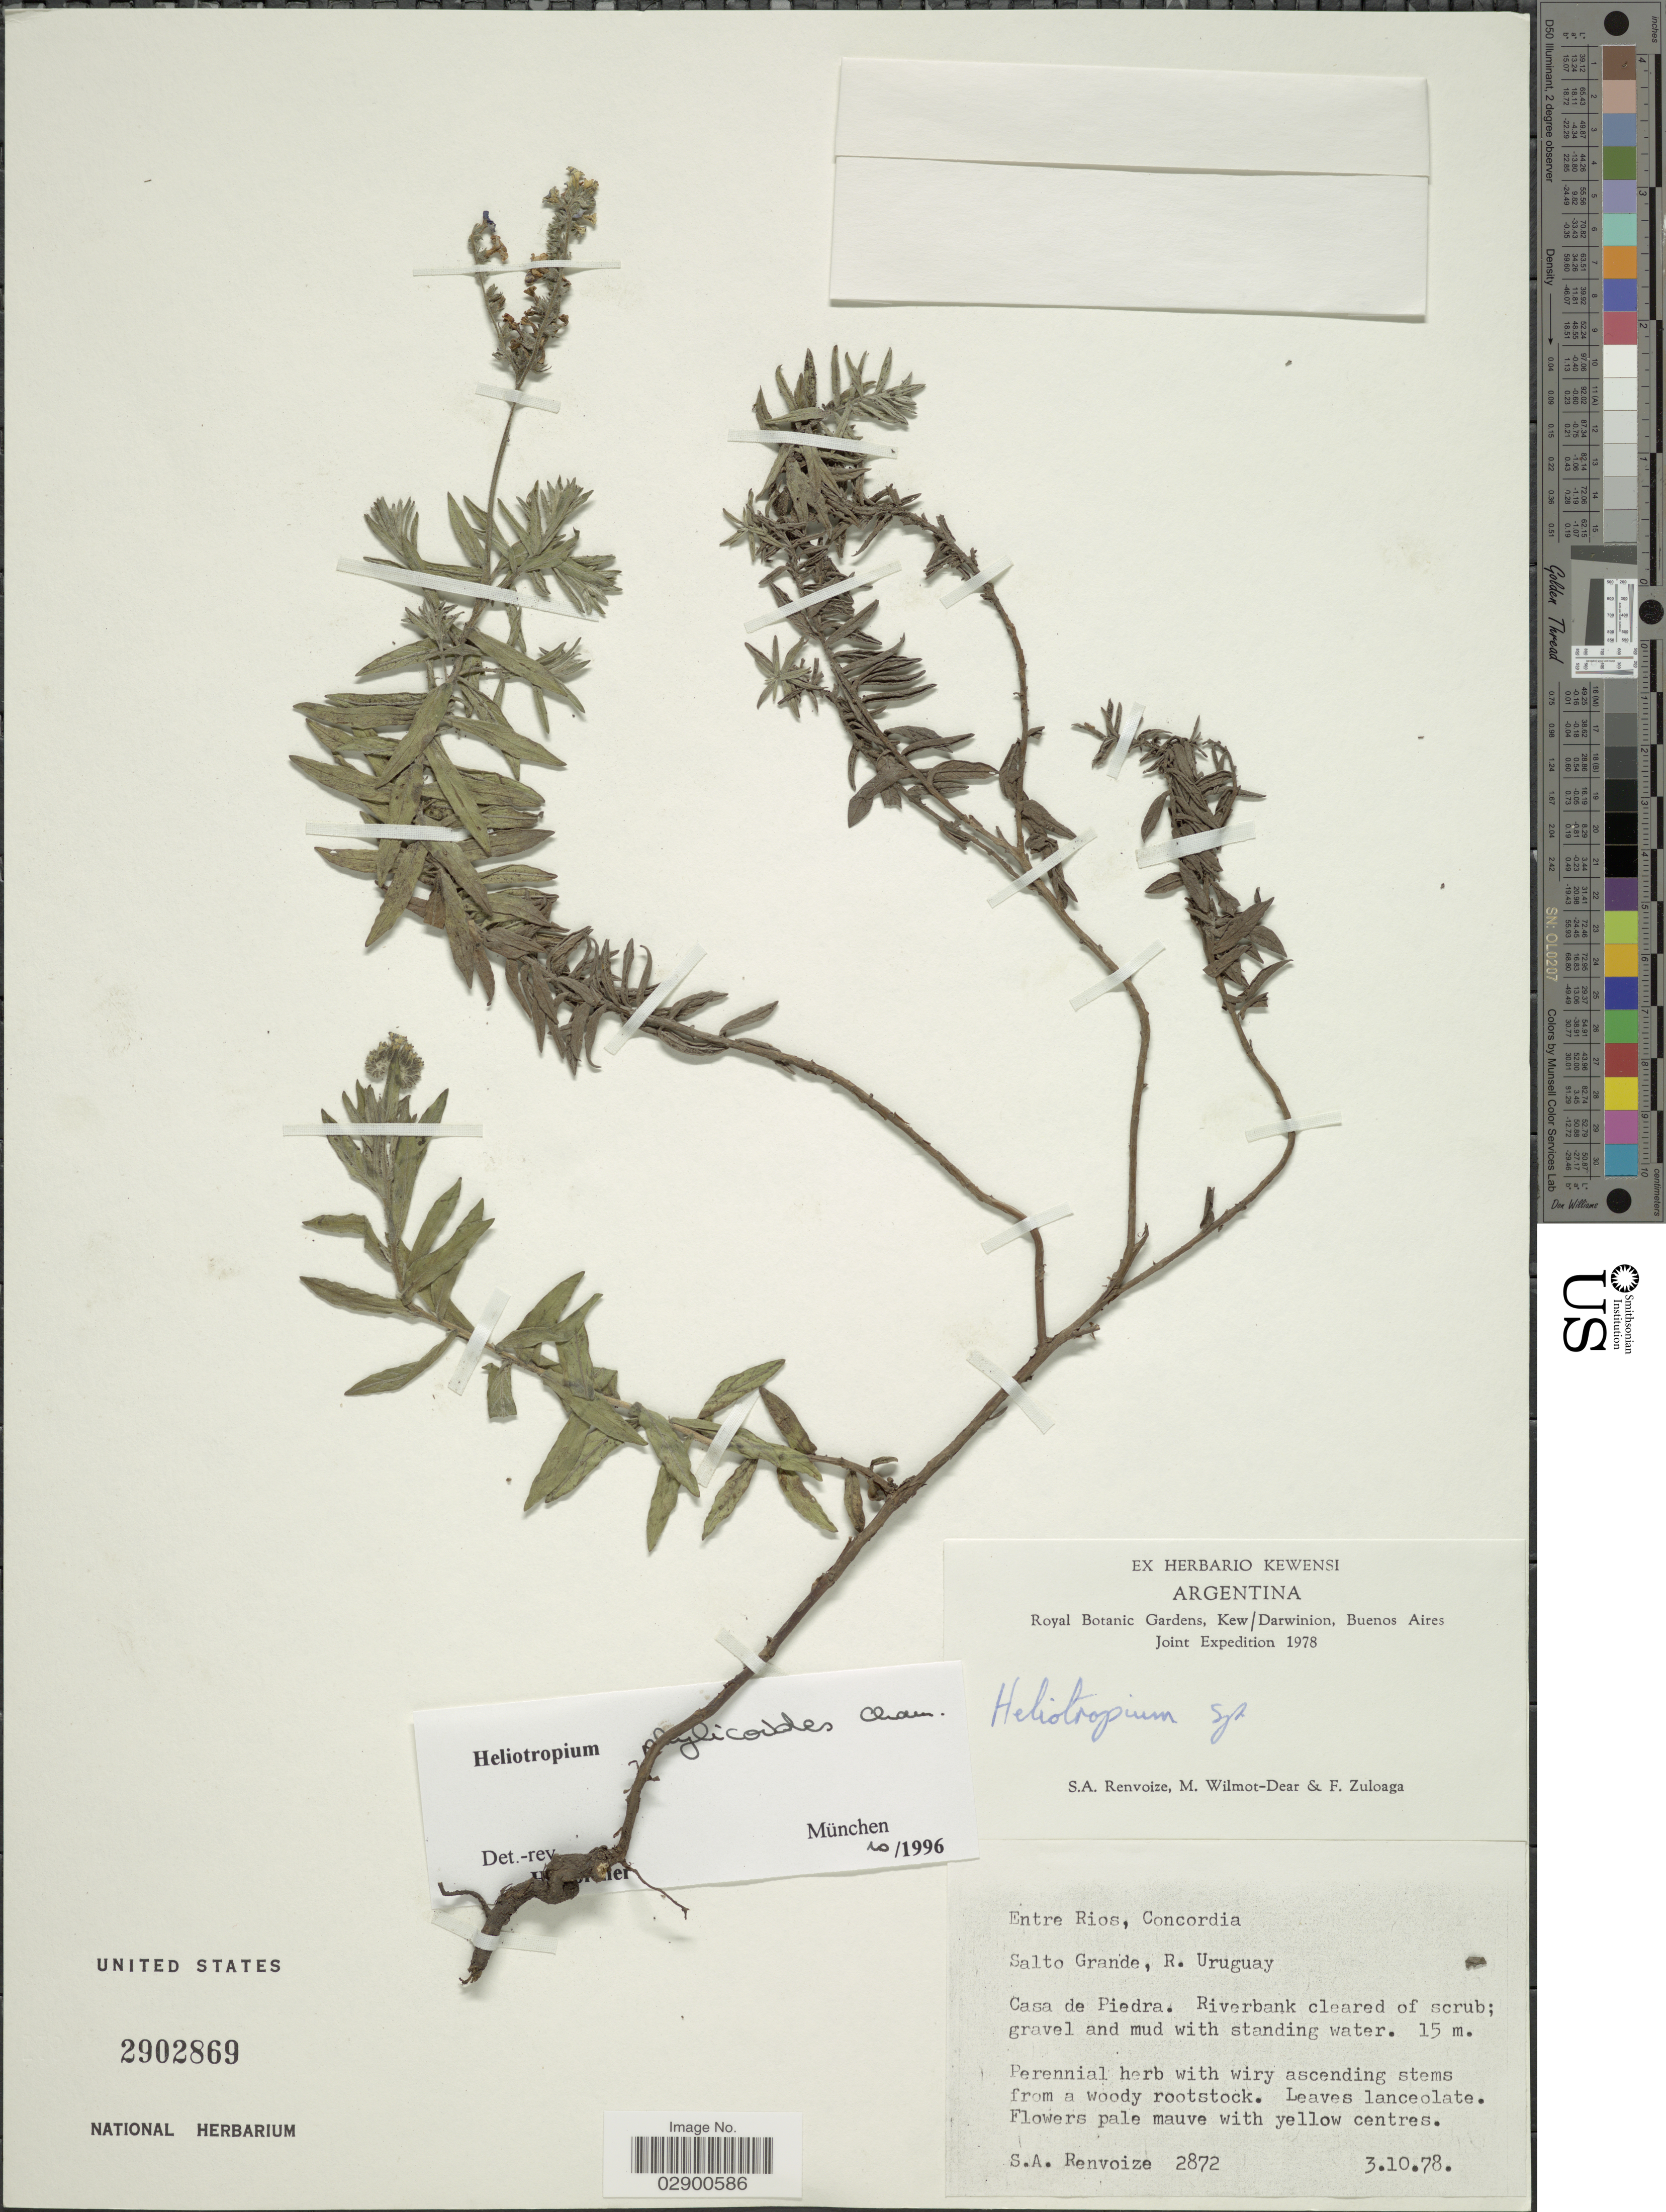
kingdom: Plantae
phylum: Tracheophyta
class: Magnoliopsida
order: Boraginales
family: Heliotropiaceae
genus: Heliotropium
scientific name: Heliotropium phylicoides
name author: Cham.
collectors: S. A. Renvoize, M. Wilmot-Dear & F. Zuloaga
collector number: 2872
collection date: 1978-10-03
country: Argentina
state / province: Entre Rios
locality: Concordia. Salto Grande, R. Uruguay. Casa de Piedra.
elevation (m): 15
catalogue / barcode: US 2902869